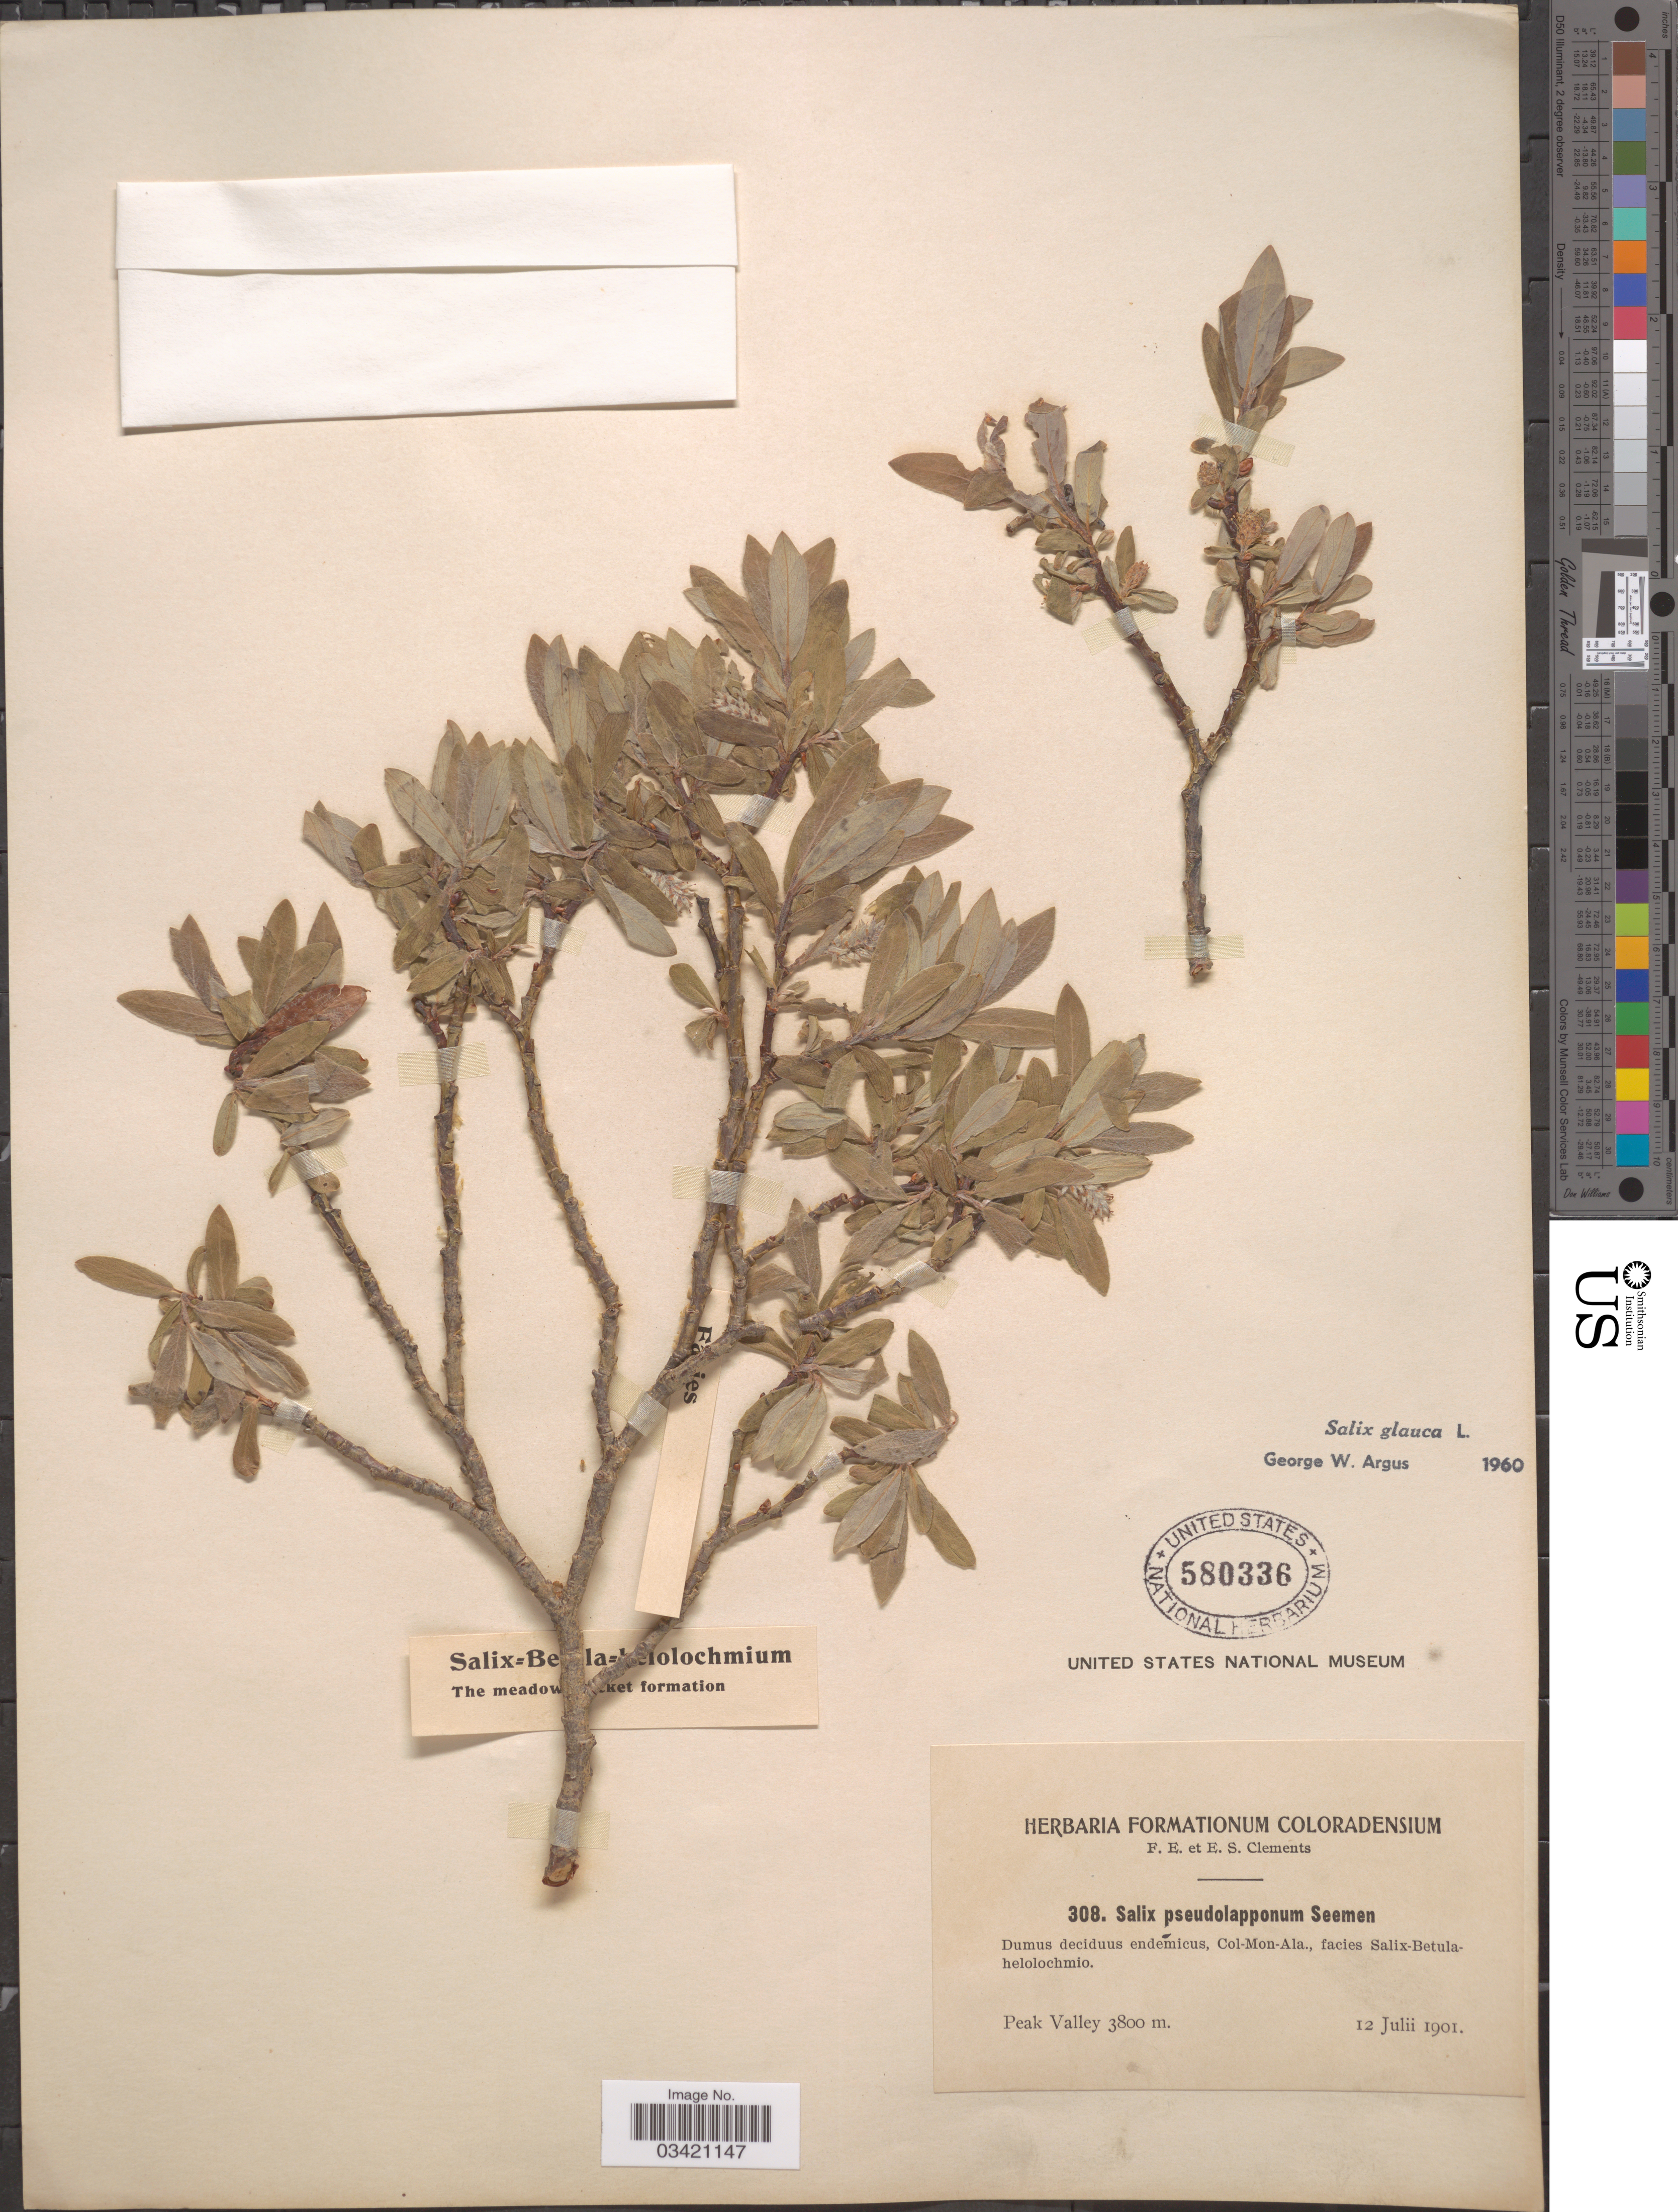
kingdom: Plantae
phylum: Tracheophyta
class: Magnoliopsida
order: Malpighiales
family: Salicaceae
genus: Salix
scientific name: Salix glauca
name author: L.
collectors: F. E. Clements & E. S. Clements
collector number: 308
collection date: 1901-07-12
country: United States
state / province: Colorado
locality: Peak Valley.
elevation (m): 3800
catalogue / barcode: US 580336